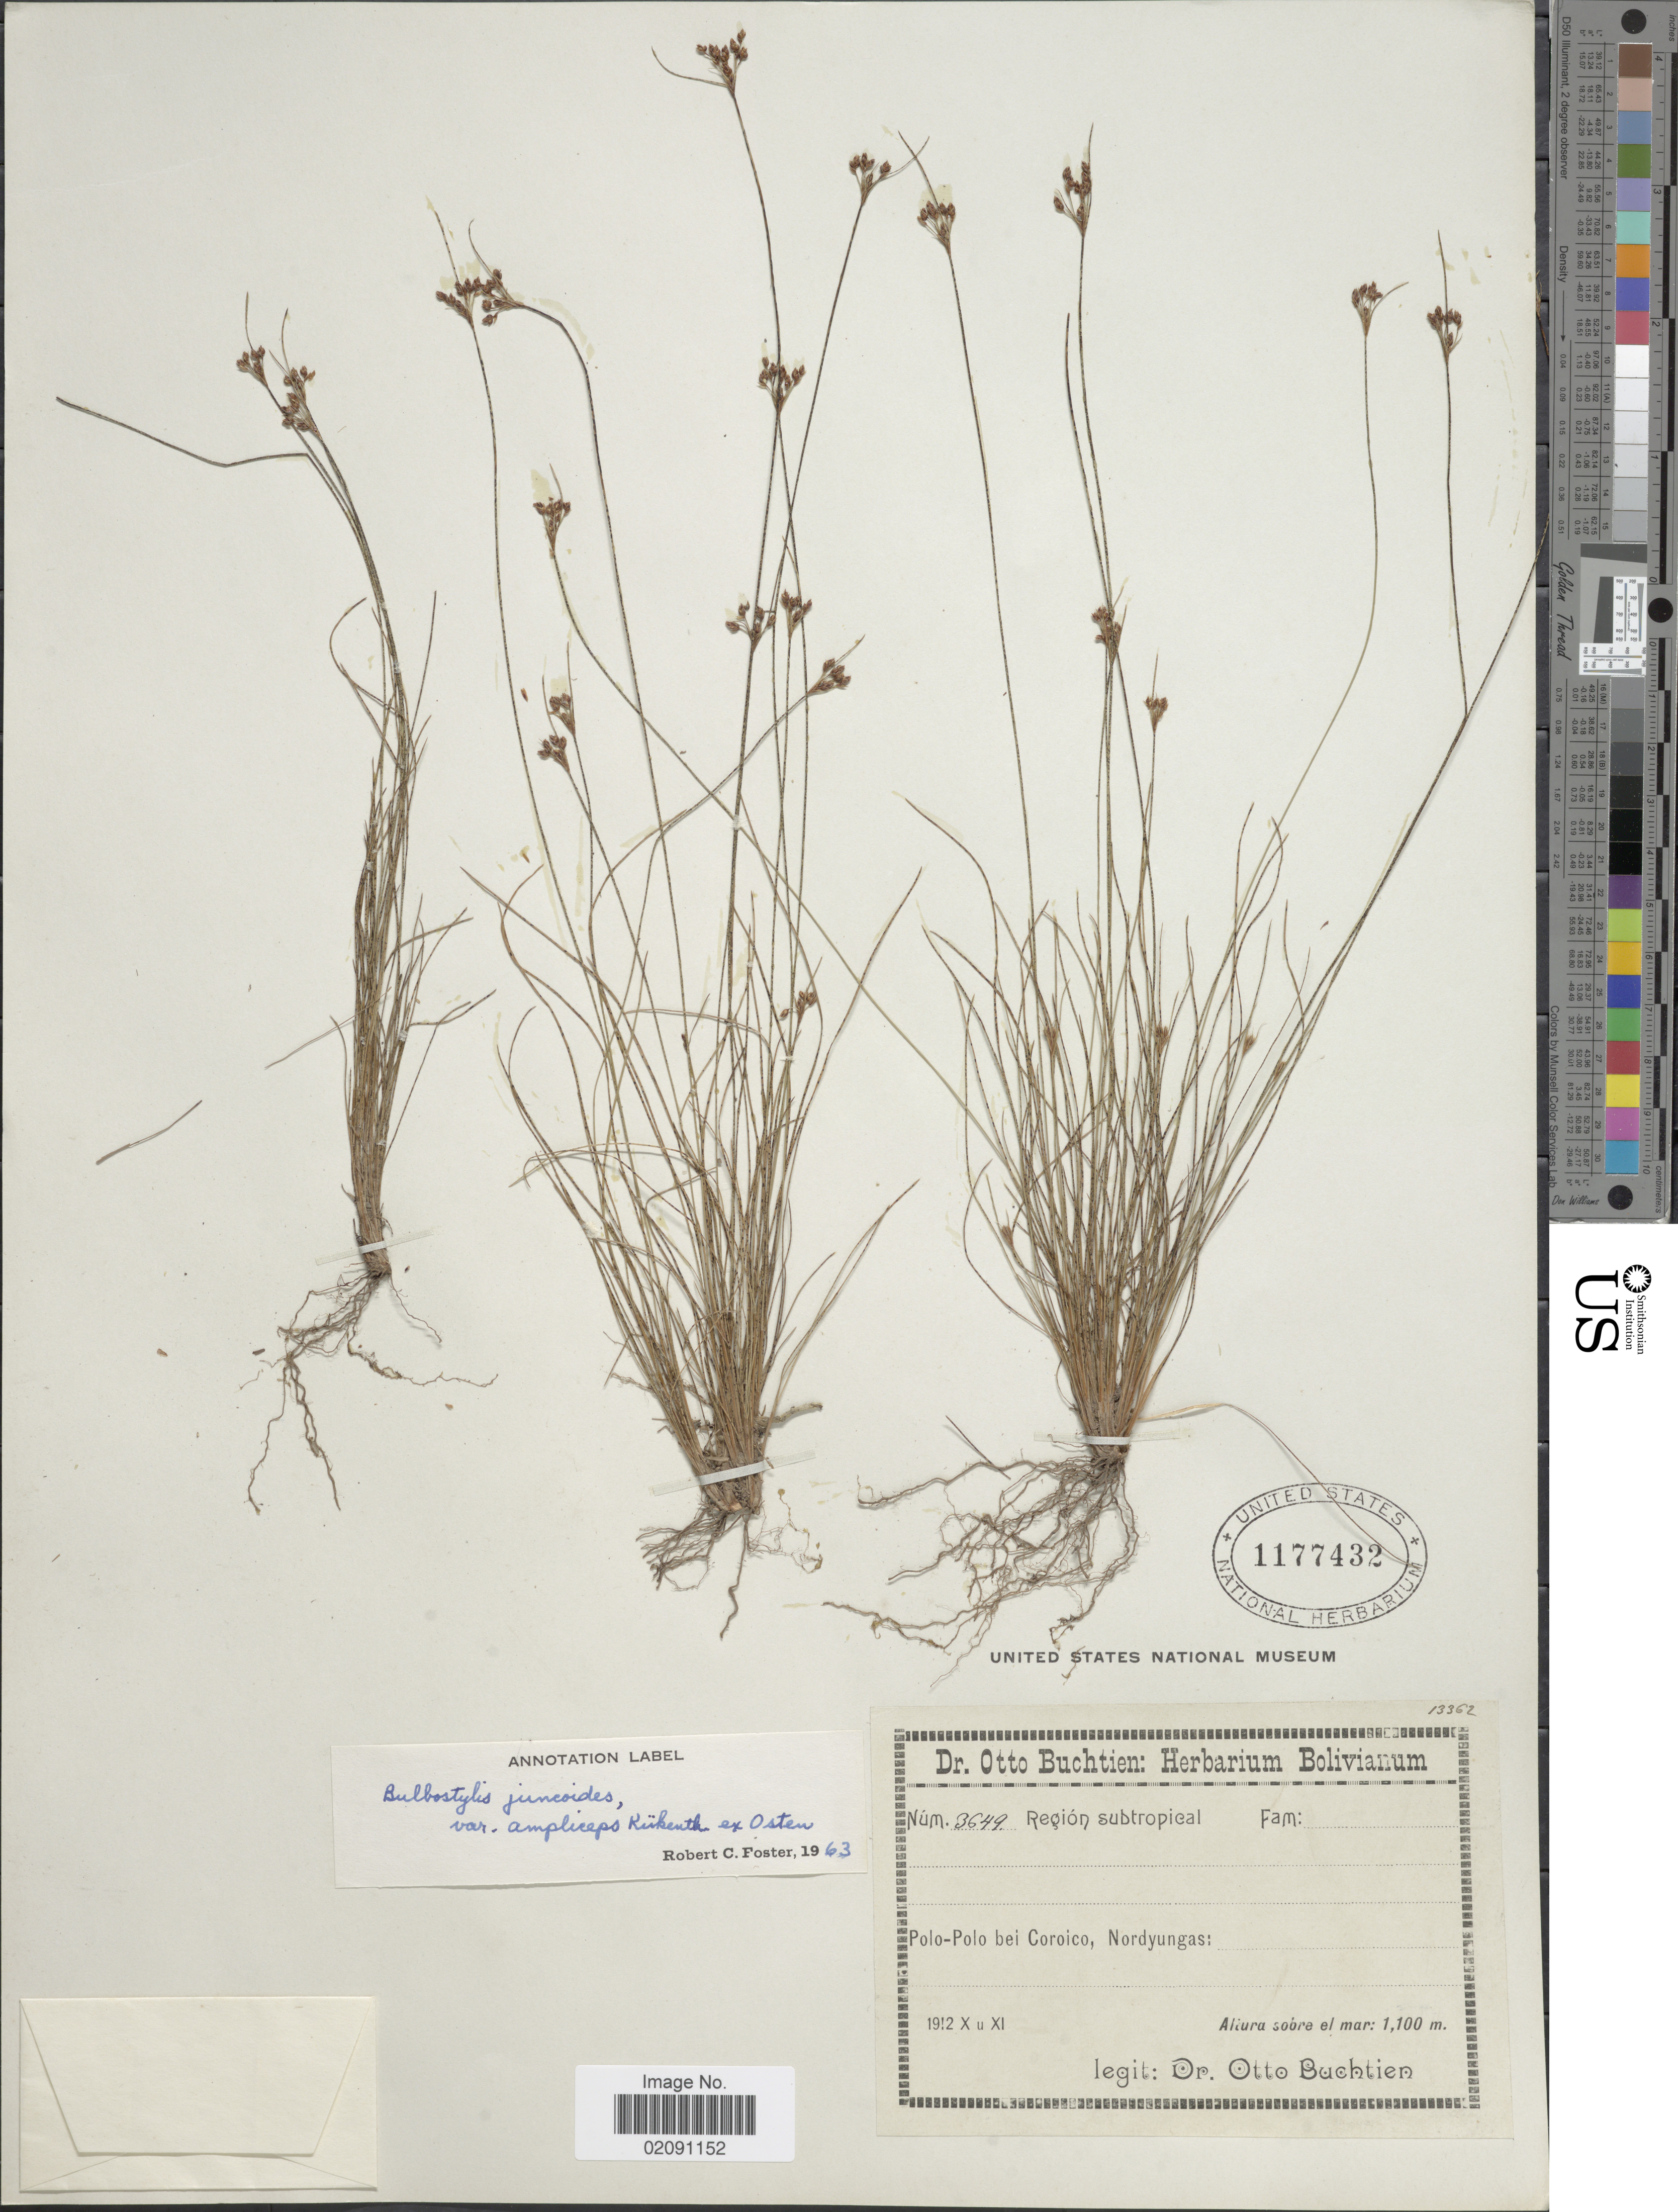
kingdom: Plantae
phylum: Tracheophyta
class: Liliopsida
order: Poales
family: Cyperaceae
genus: Bulbostylis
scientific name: Bulbostylis juncoides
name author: (Vahl) Kük. ex Herter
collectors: O. Buchtien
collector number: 3649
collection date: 1912-10/1912-11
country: Bolivia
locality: Region subtropical, Polo-polo bei Coroico, Nordyungas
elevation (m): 1100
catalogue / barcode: US 1177432